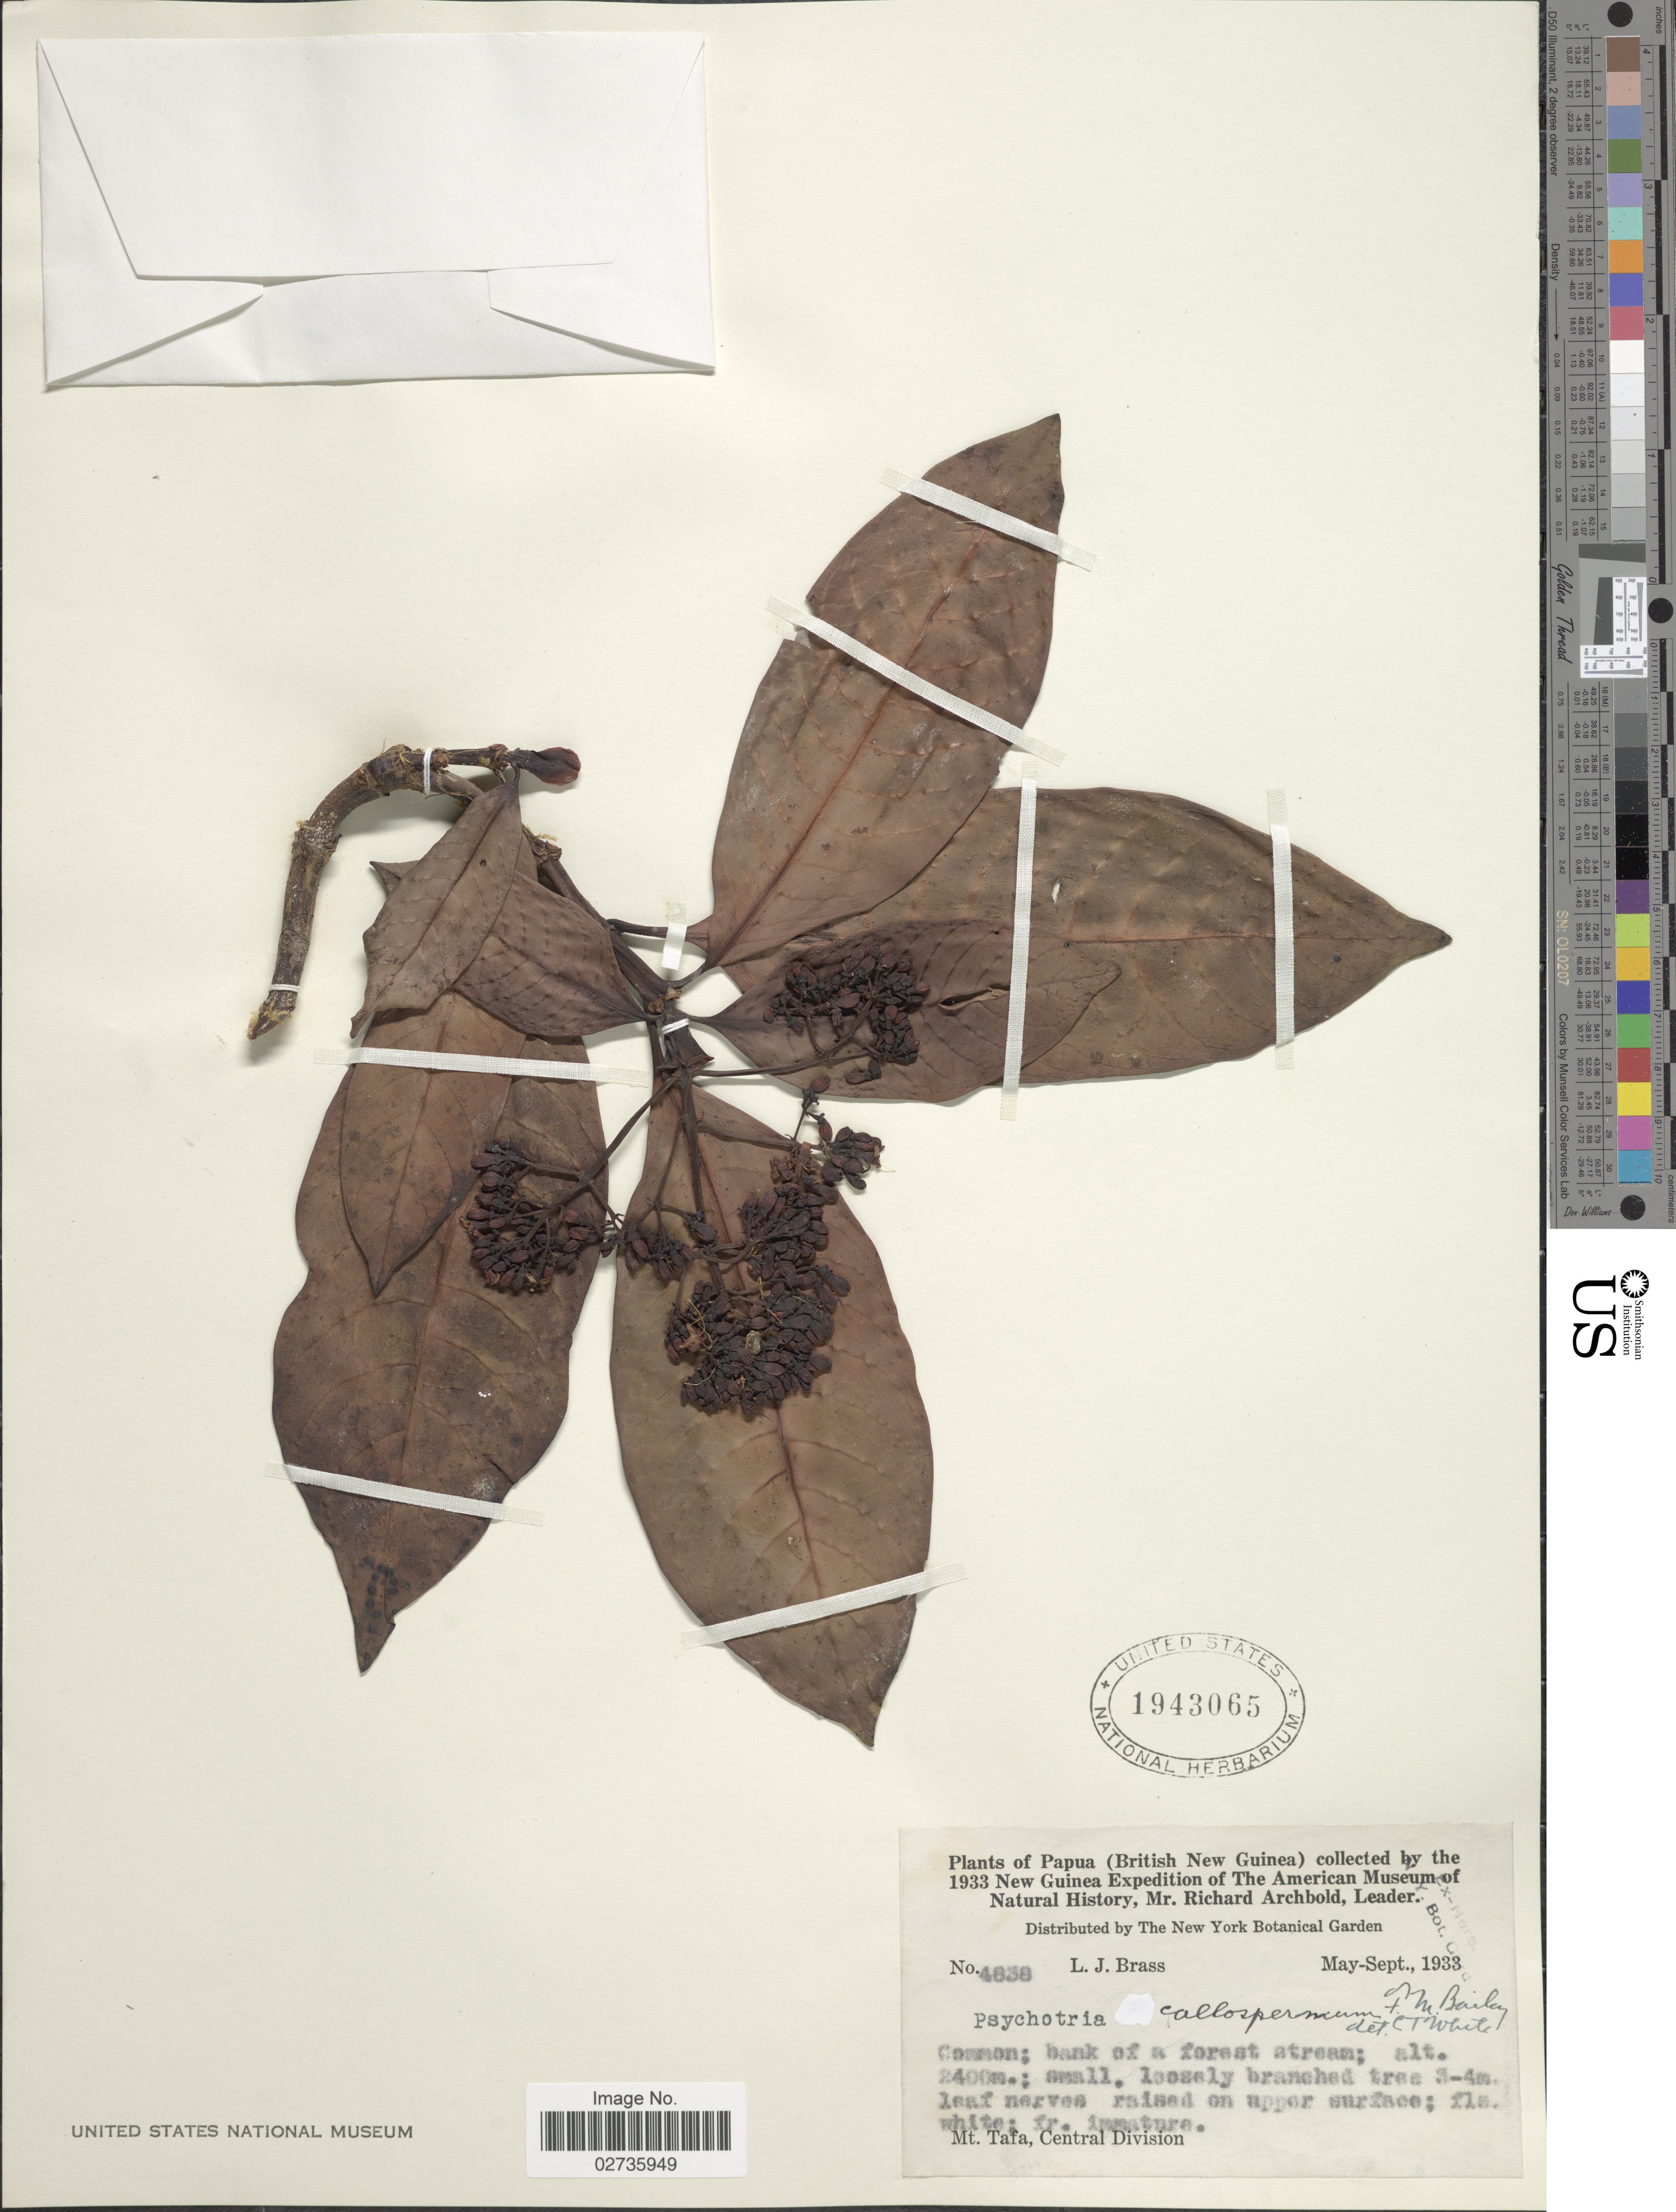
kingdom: Plantae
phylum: Tracheophyta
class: Magnoliopsida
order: Gentianales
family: Rubiaceae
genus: Psychotria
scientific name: Psychotria coelospermum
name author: F.M. Bailey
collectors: L. J. Brass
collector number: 4638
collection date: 1933-05/1933-09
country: Papua New Guinea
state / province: Central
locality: (British New Guinea) Common; bank of a forest stream, Mt Tafa, Central Division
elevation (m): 2400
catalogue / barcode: US 1943065